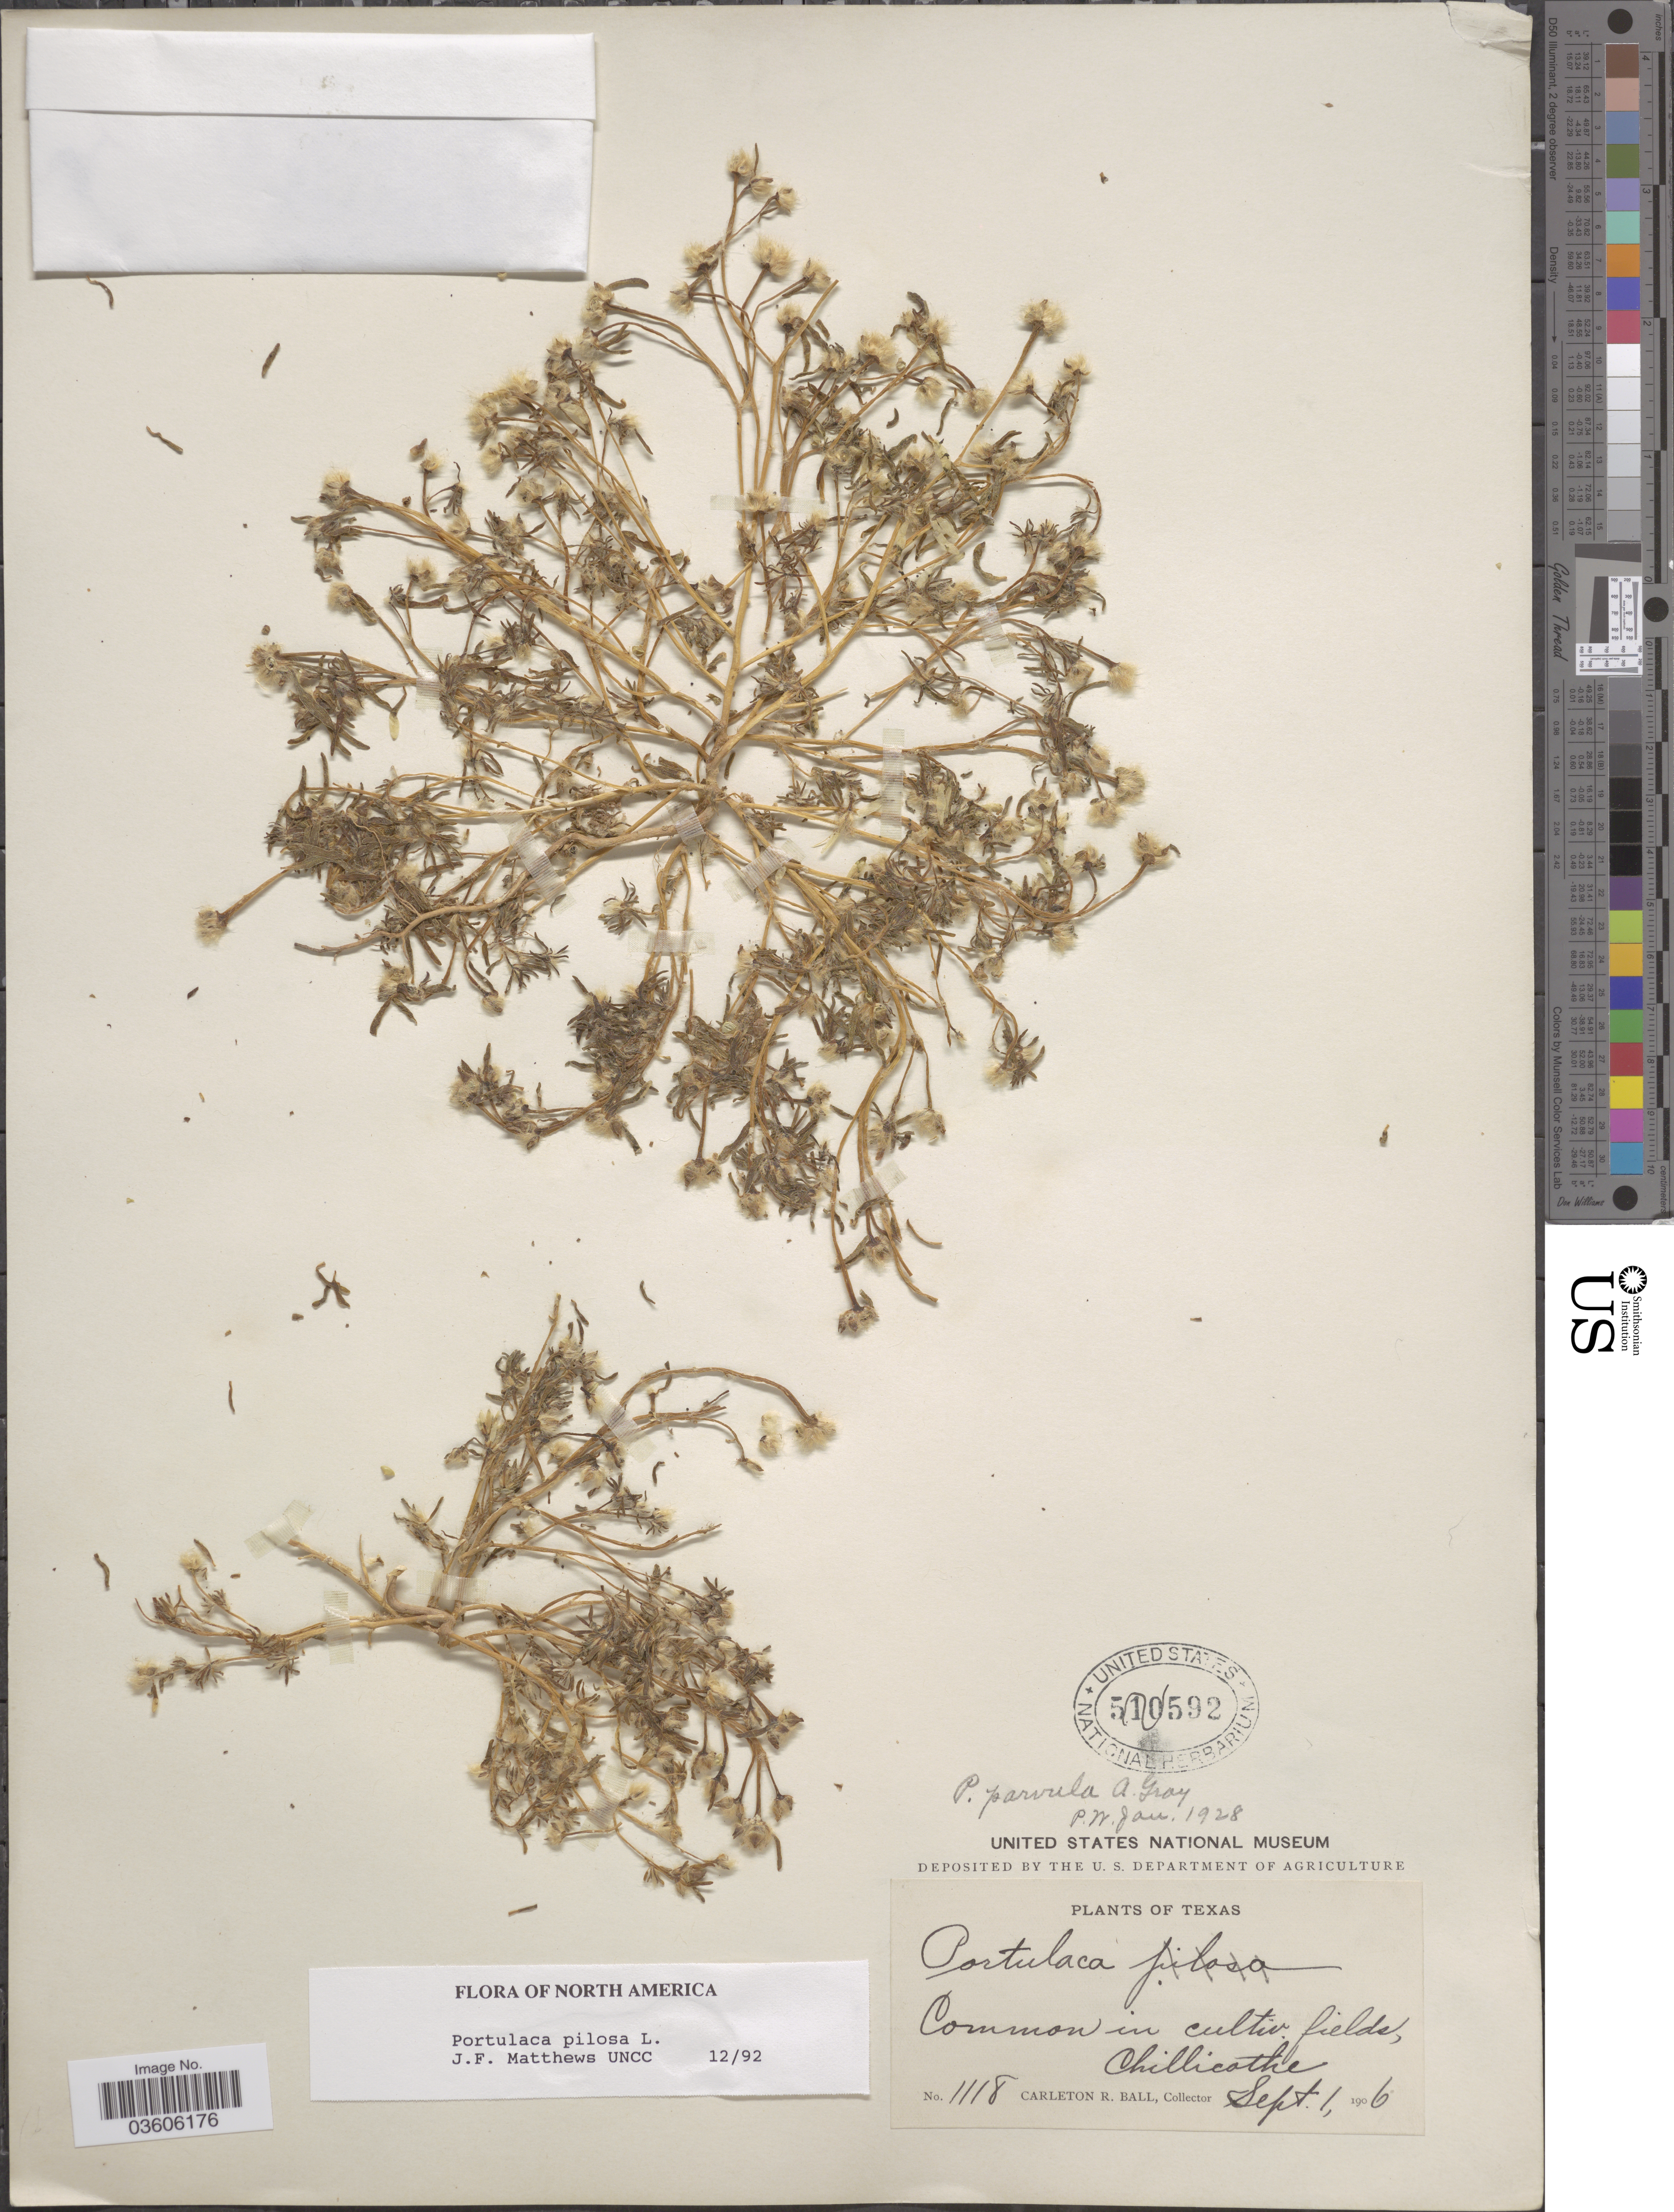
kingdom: Plantae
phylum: Tracheophyta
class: Magnoliopsida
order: Caryophyllales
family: Portulacaceae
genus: Portulaca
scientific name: Portulaca pilosa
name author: L.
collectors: C. R. Ball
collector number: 1118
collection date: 1906-09-01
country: United States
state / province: Texas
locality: Chillicothe.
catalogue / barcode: US 510592